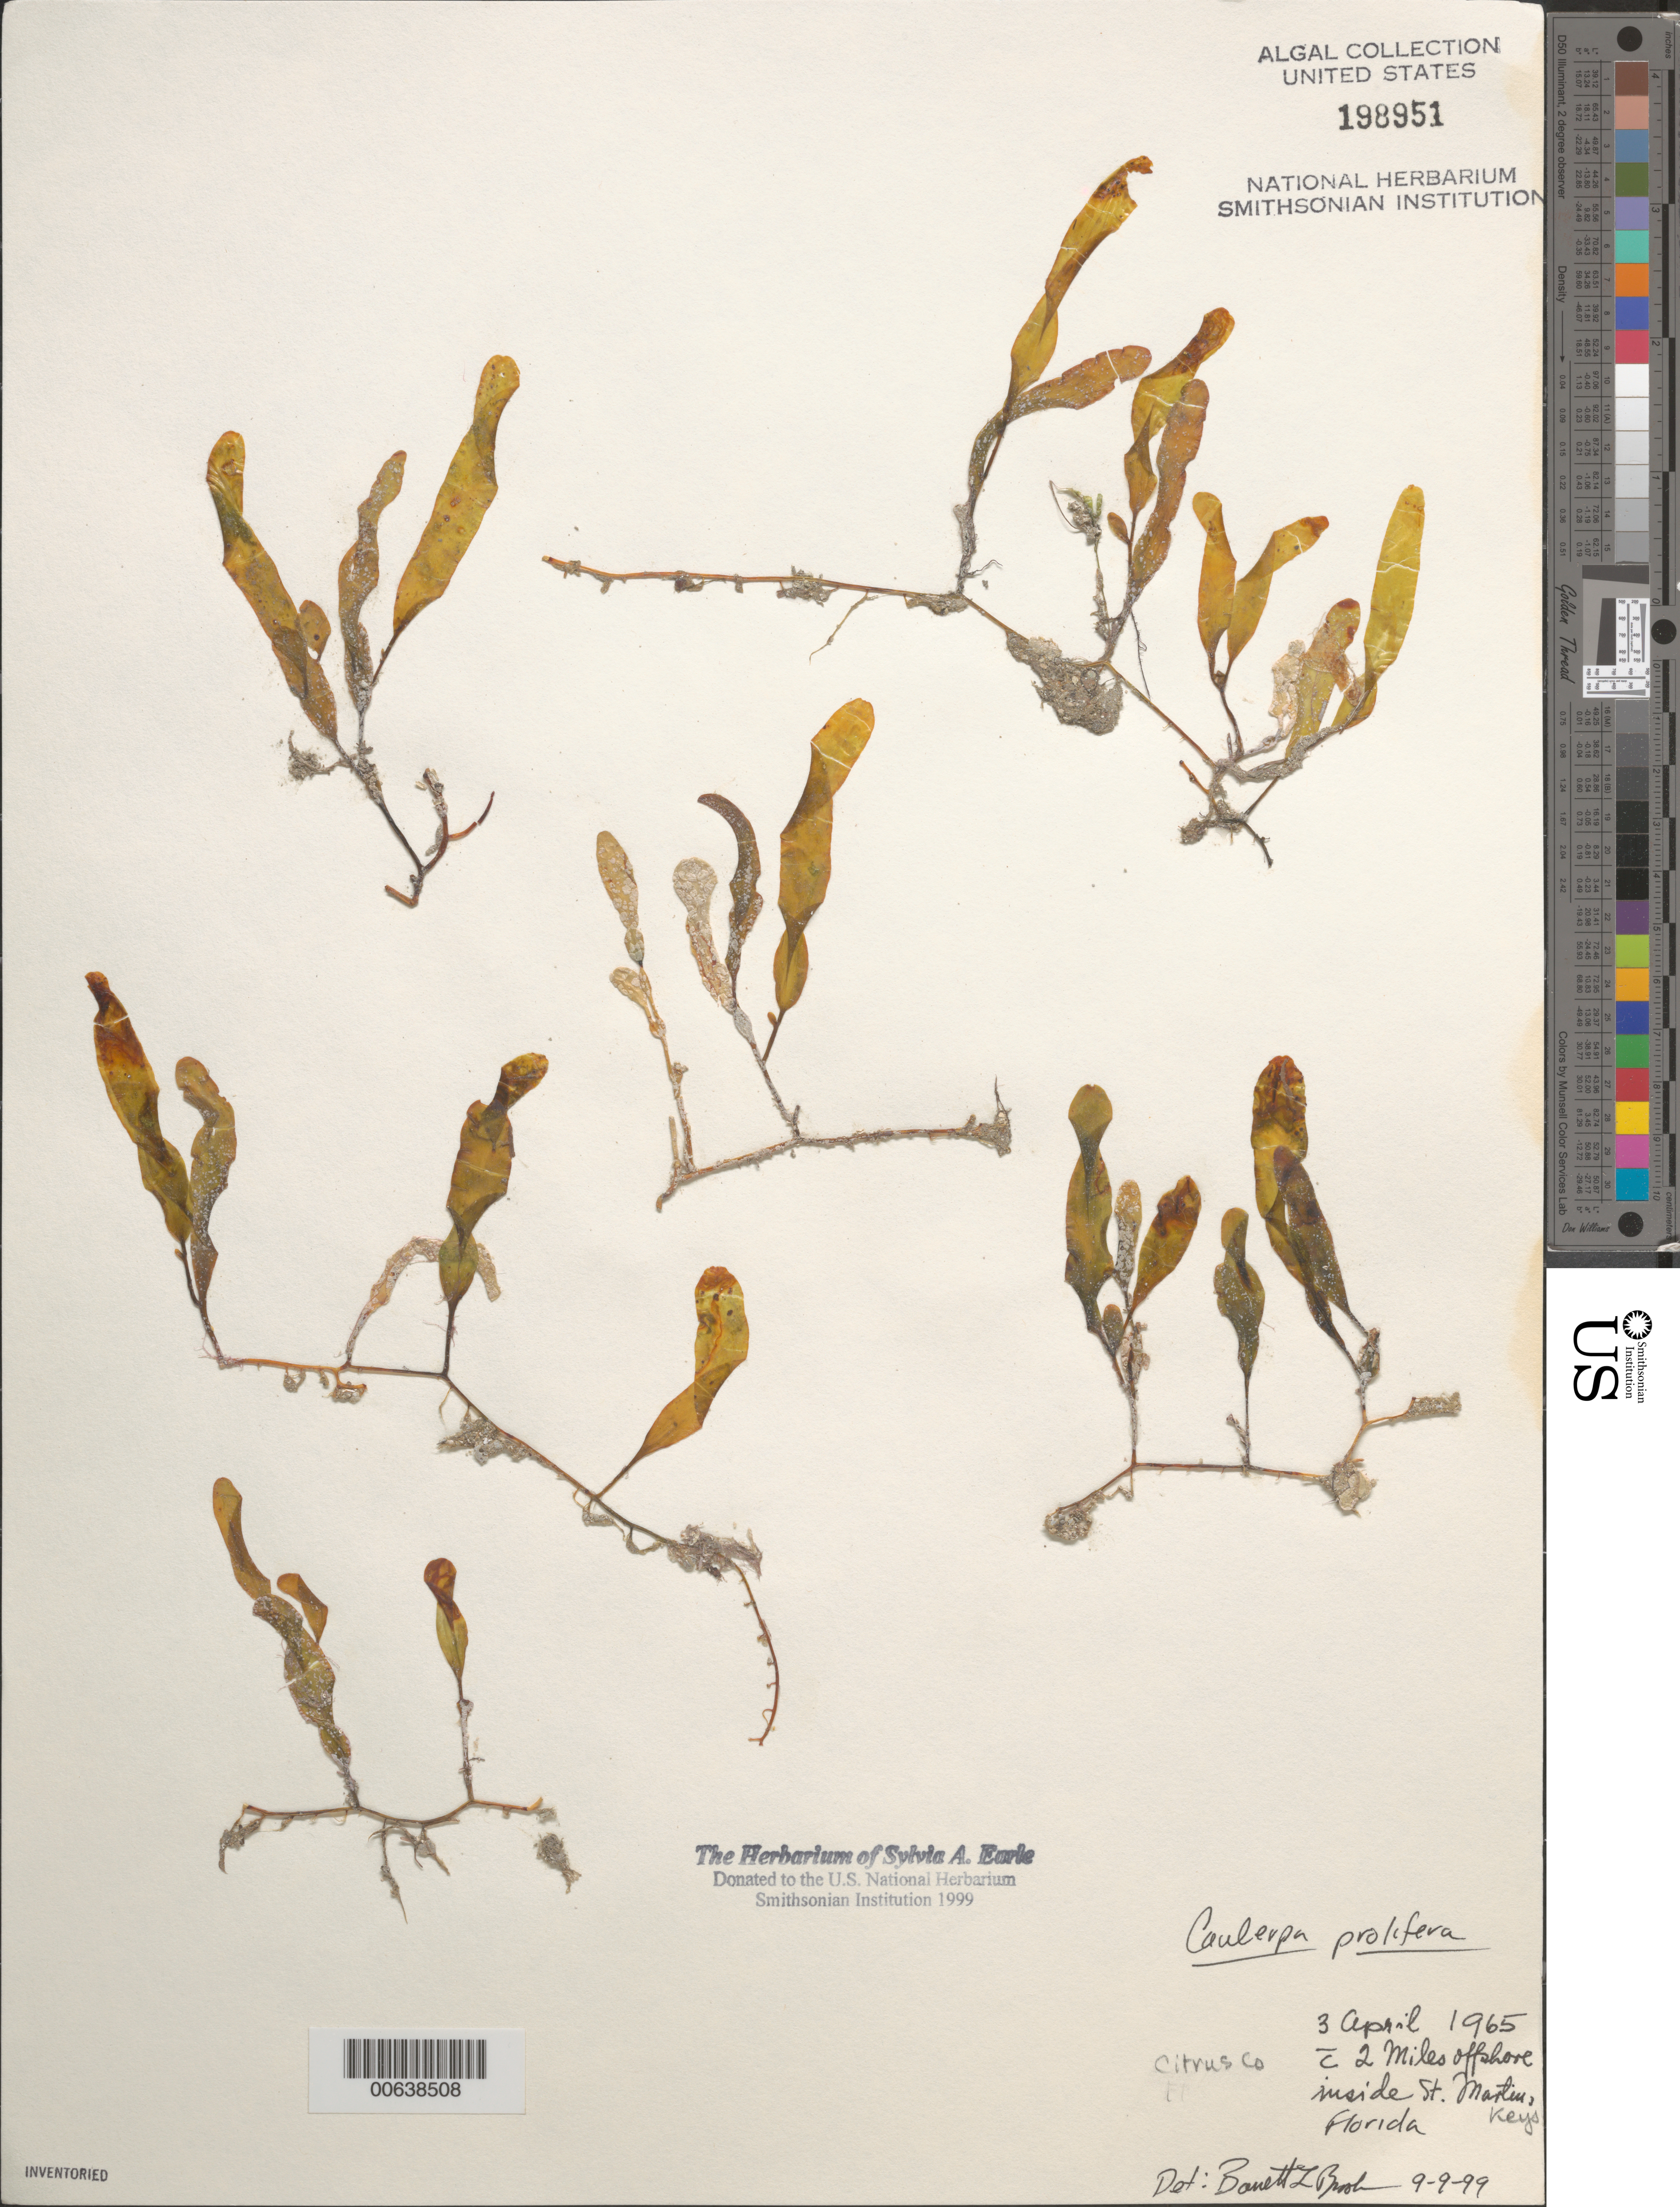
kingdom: Plantae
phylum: Chlorophyta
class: Ulvophyceae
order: Bryopsidales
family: Caulerpaceae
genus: Caulerpa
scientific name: Caulerpa prolifera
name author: (Forssk.) J.V.Lamouroux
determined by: Brooks, B. L., (BOT), Smithsonian Institution - National Museum of Natural History (UNITED STATES)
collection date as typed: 03 Apr 1965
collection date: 1965-04-03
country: United States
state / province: Florida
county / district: Citrus County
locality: Ca. 2 miles offshore inside St. Martins Keys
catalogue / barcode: US 198951